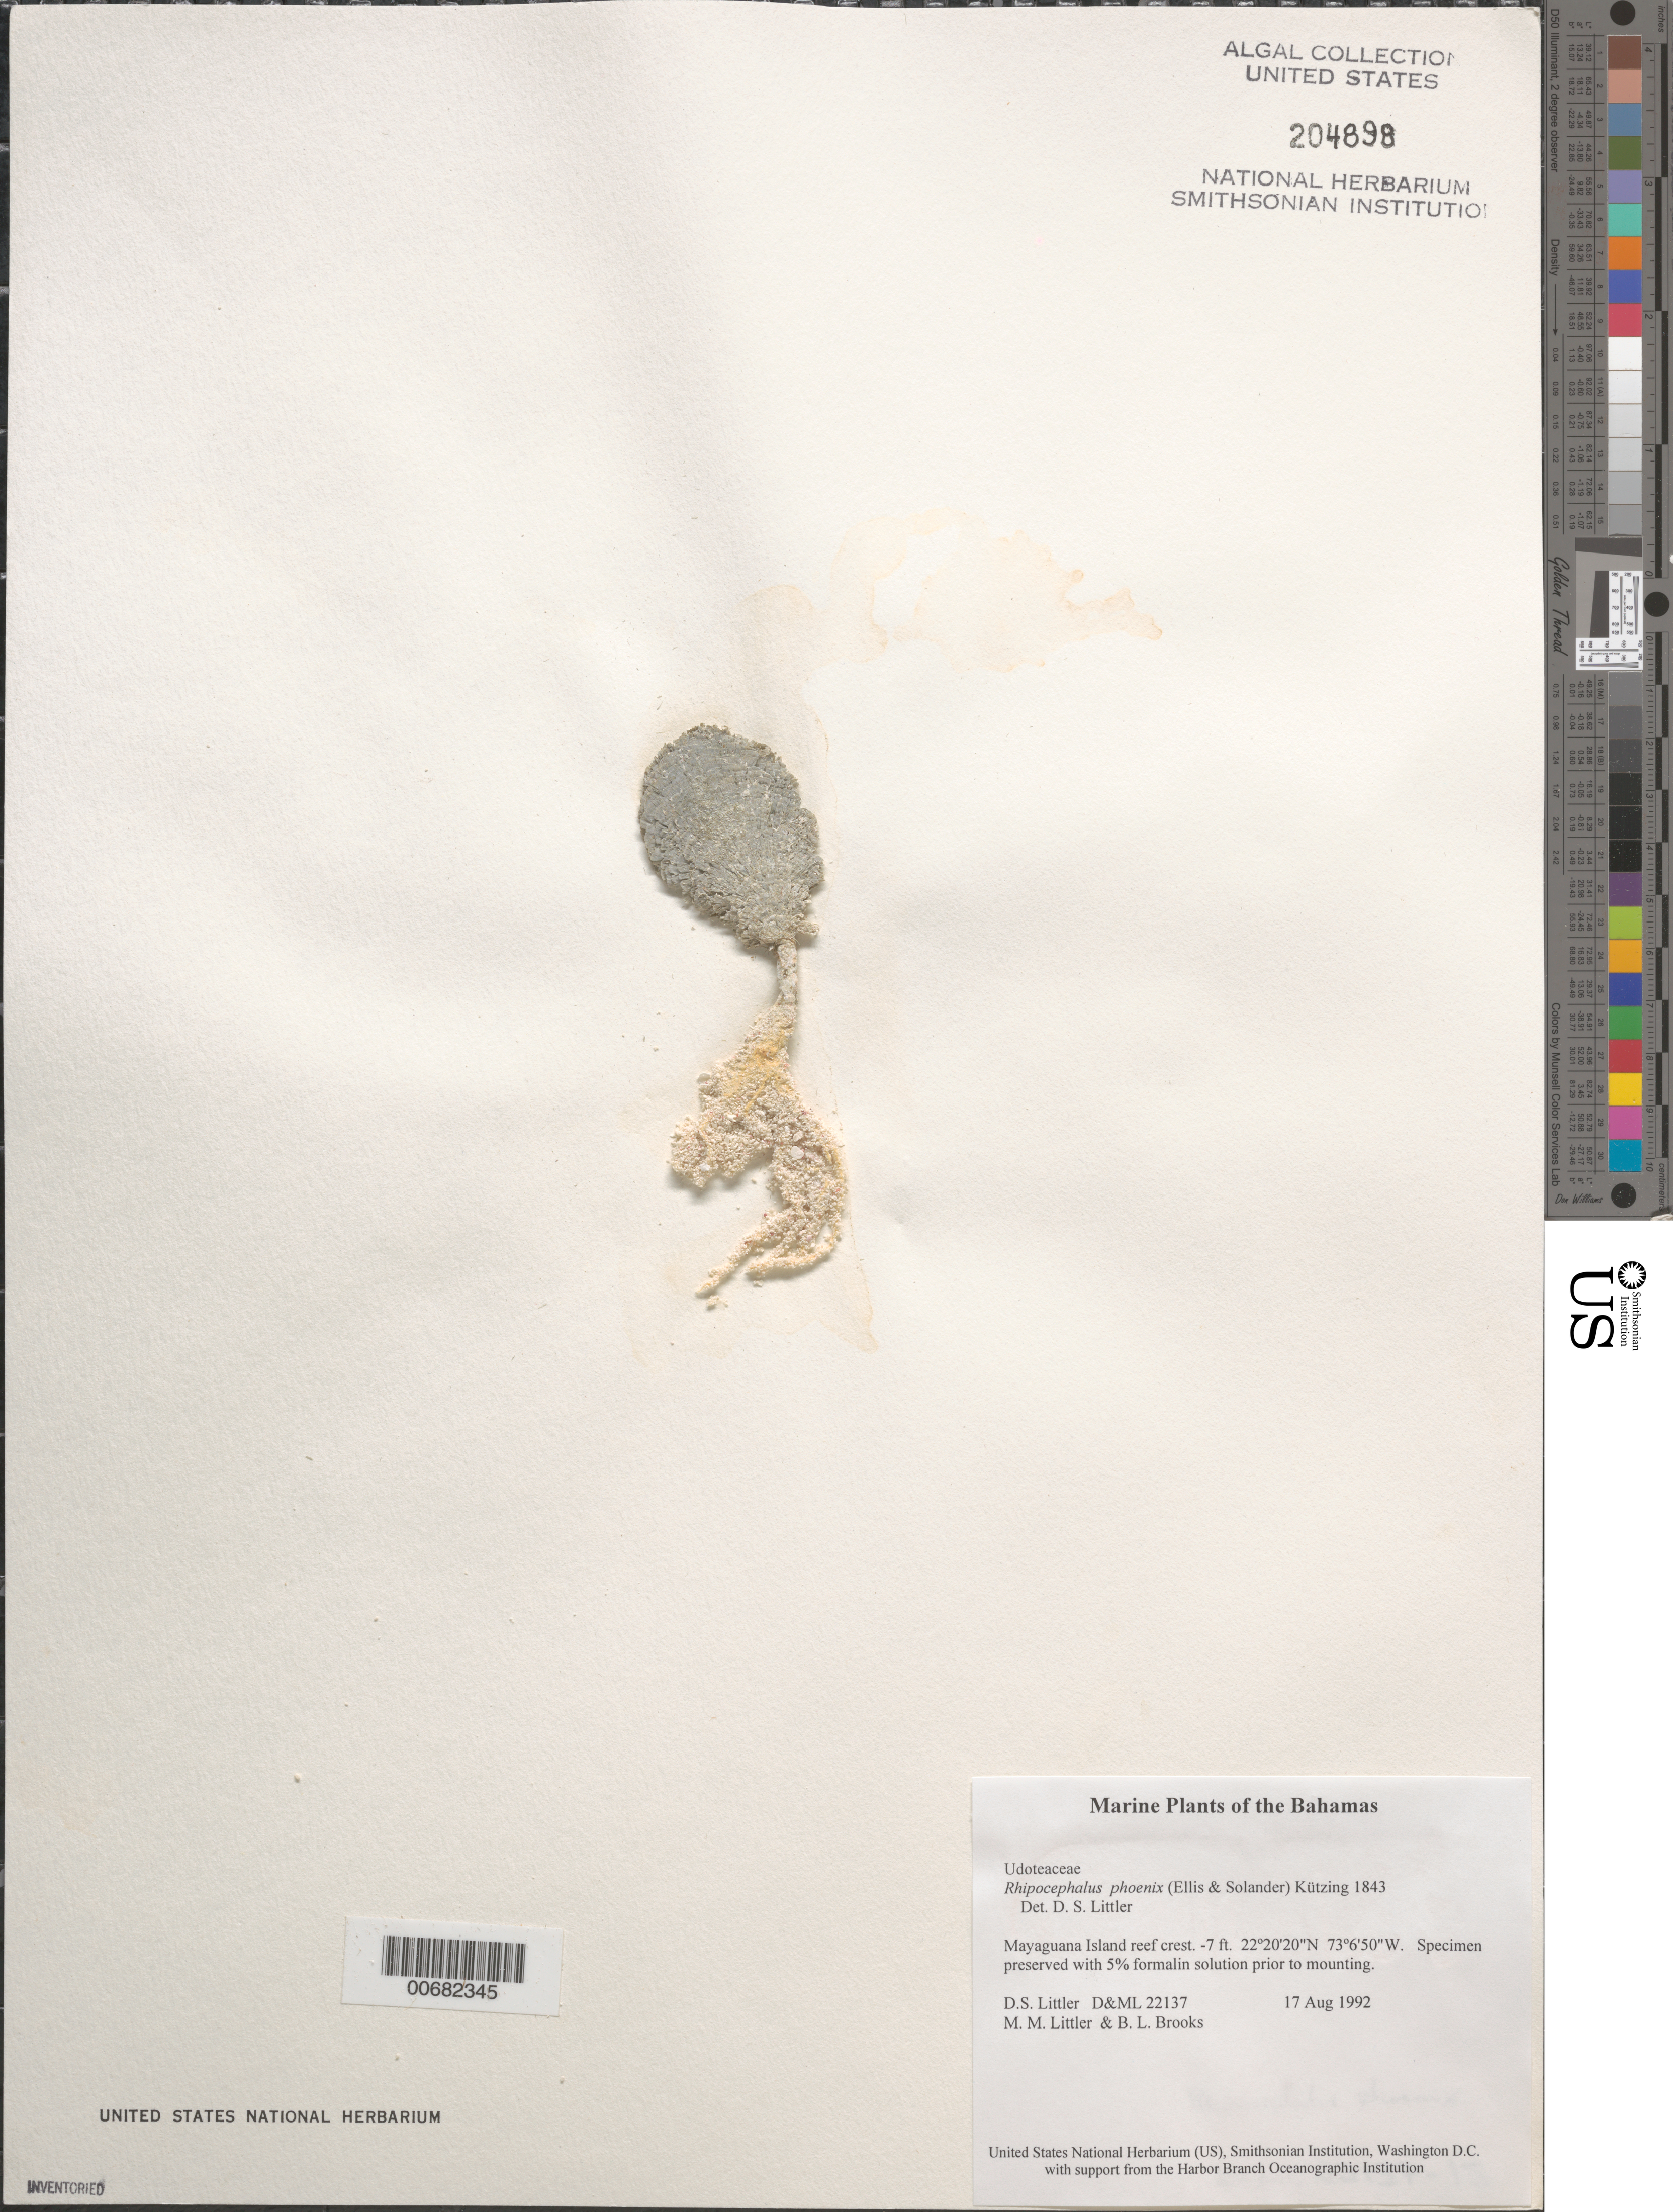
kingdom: Plantae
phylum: Chlorophyta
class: Ulvophyceae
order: Bryopsidales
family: Udoteaceae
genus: Rhipocephalus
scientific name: Rhipocephalus phoenix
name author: (J. Ellis & Sol.) Kütz.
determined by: Littler, D. S.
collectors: D. S. Littler, M. M. Littler & B. Brooks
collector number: D&ML 22137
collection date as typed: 17 Aug 1992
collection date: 1992-08-17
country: Bahamas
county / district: Mayaguana District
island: Mayaguana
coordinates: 22 20' 20" N, 73 6' 50" W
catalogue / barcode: US 204898